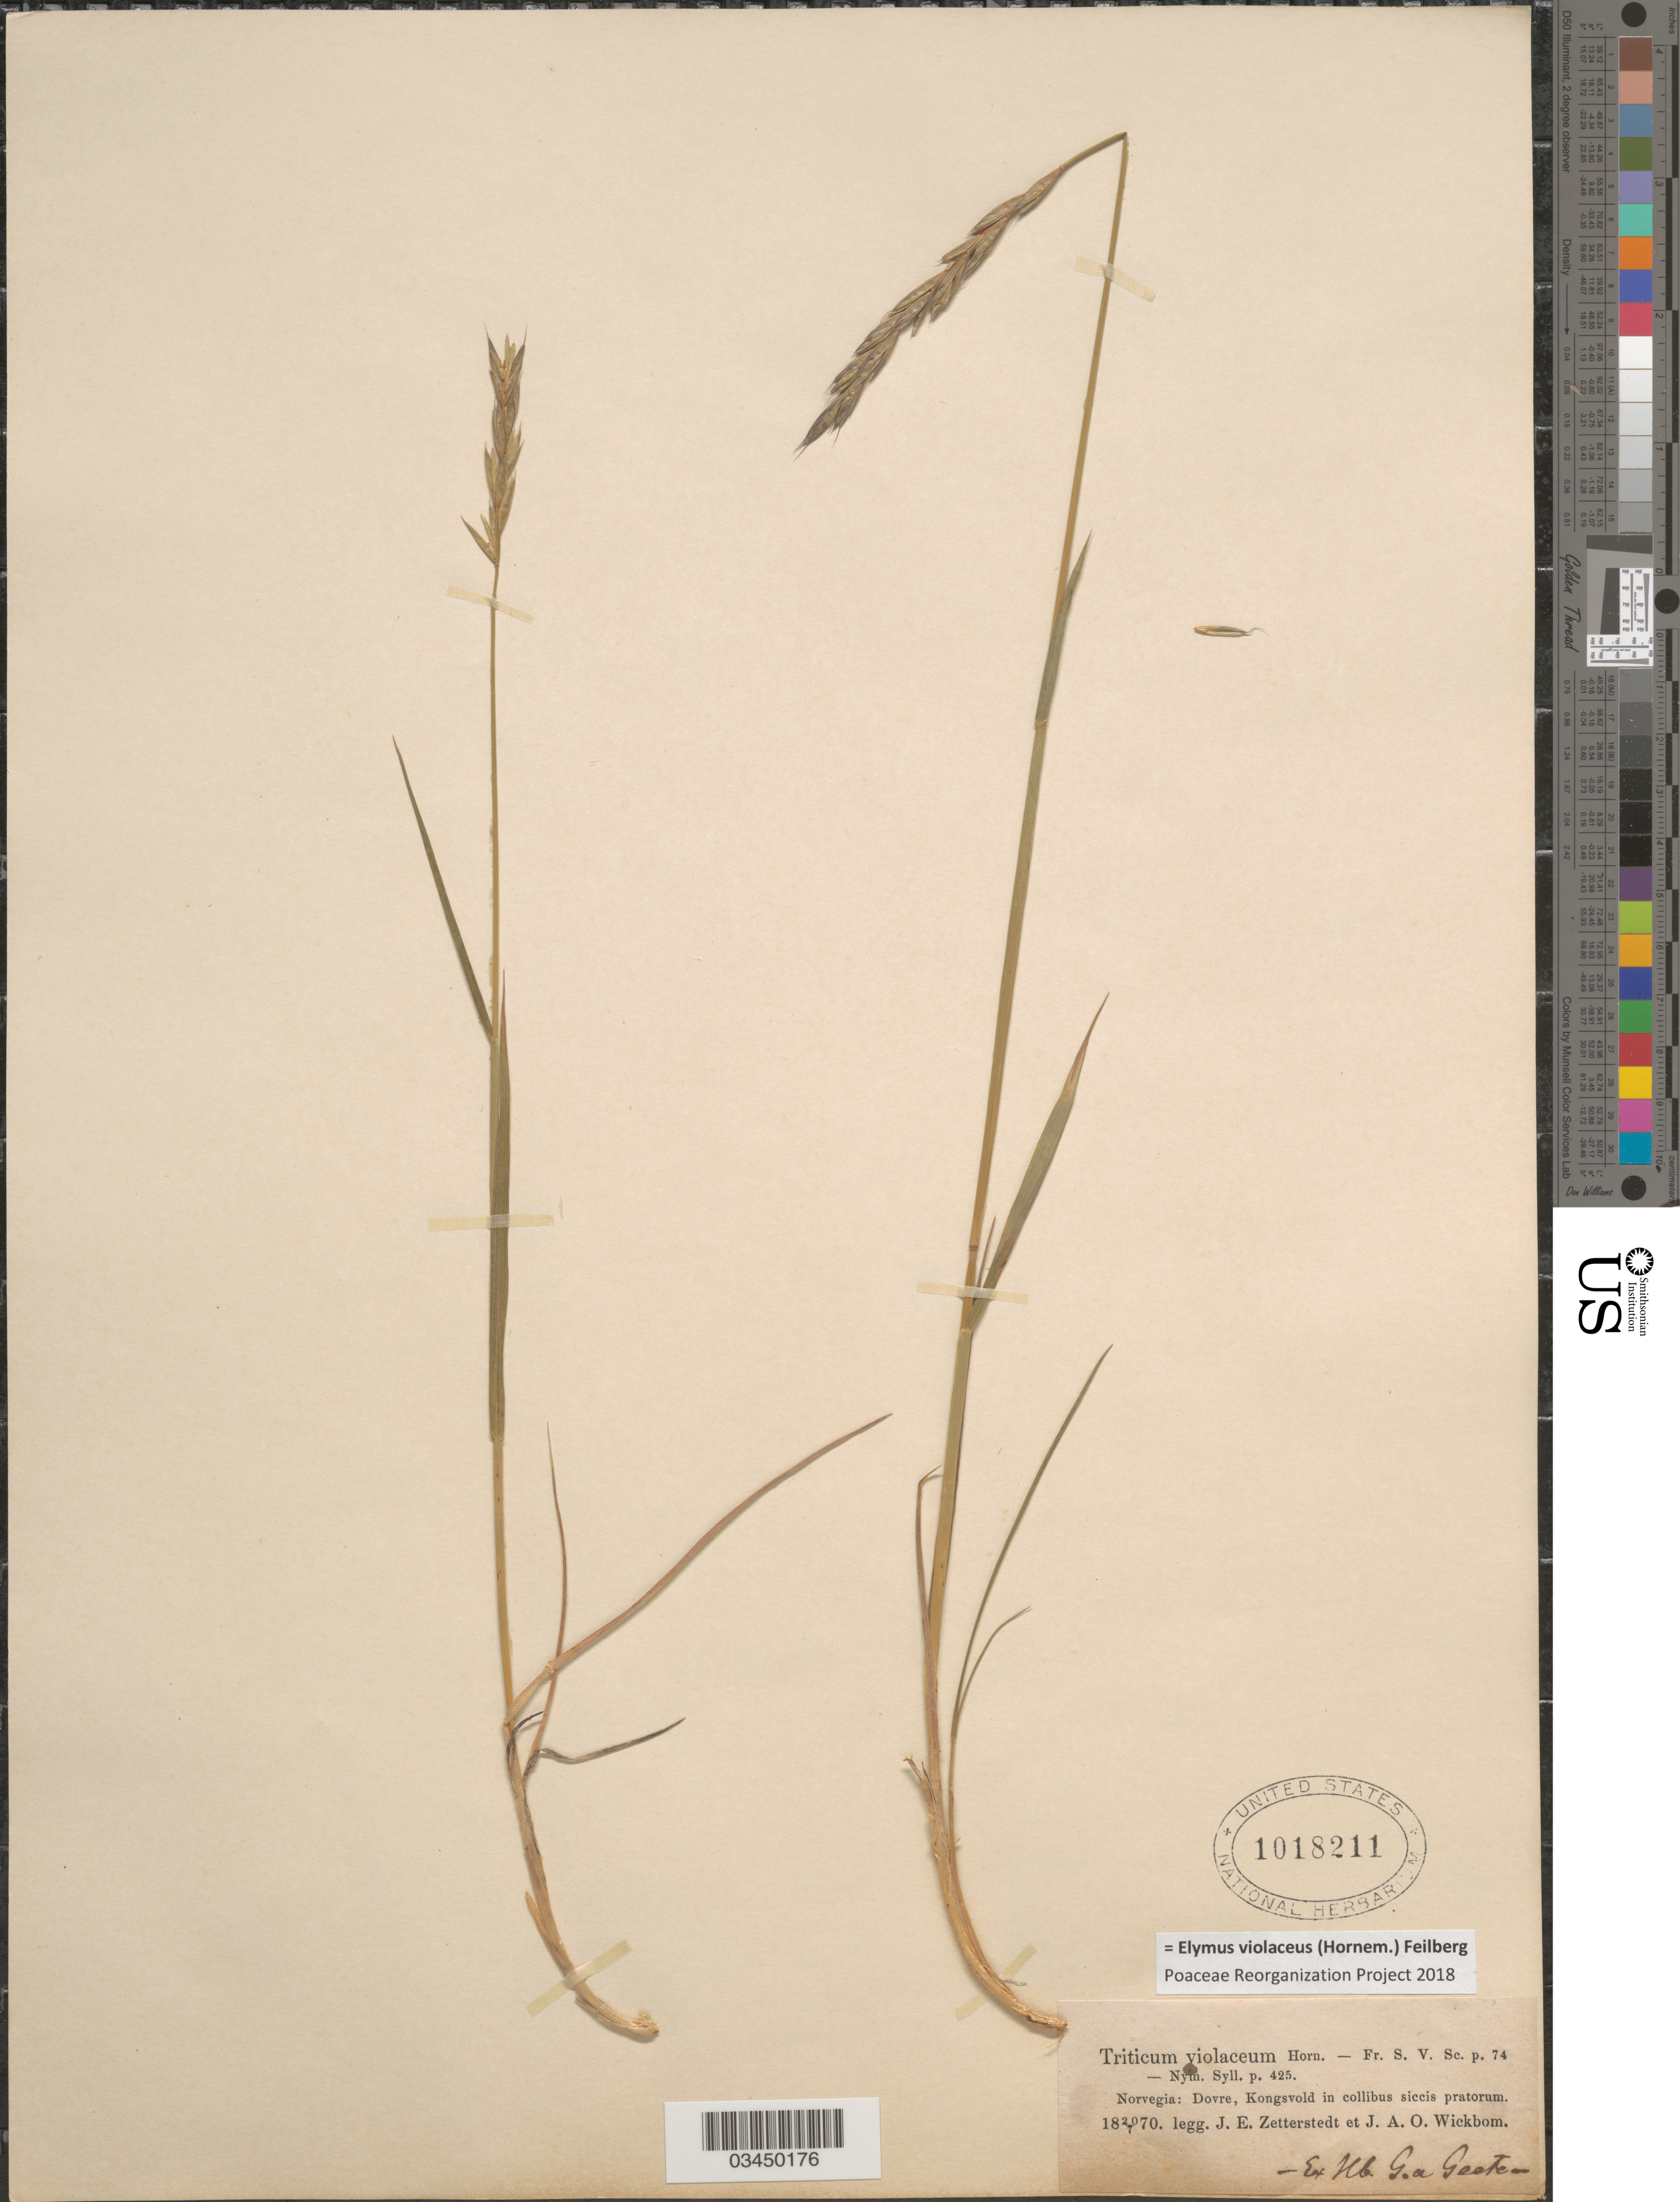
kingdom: Plantae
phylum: Tracheophyta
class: Liliopsida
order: Poales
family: Poaceae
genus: Elymus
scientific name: Elymus violaceus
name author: (Hornem.) Feilberg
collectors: J.E. Zetterstedt & J. Wickbom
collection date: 1870-07-20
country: Norway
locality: Norvegia: Dovre, Kongsvold in collibus siccis pratorum.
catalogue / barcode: US 1018211